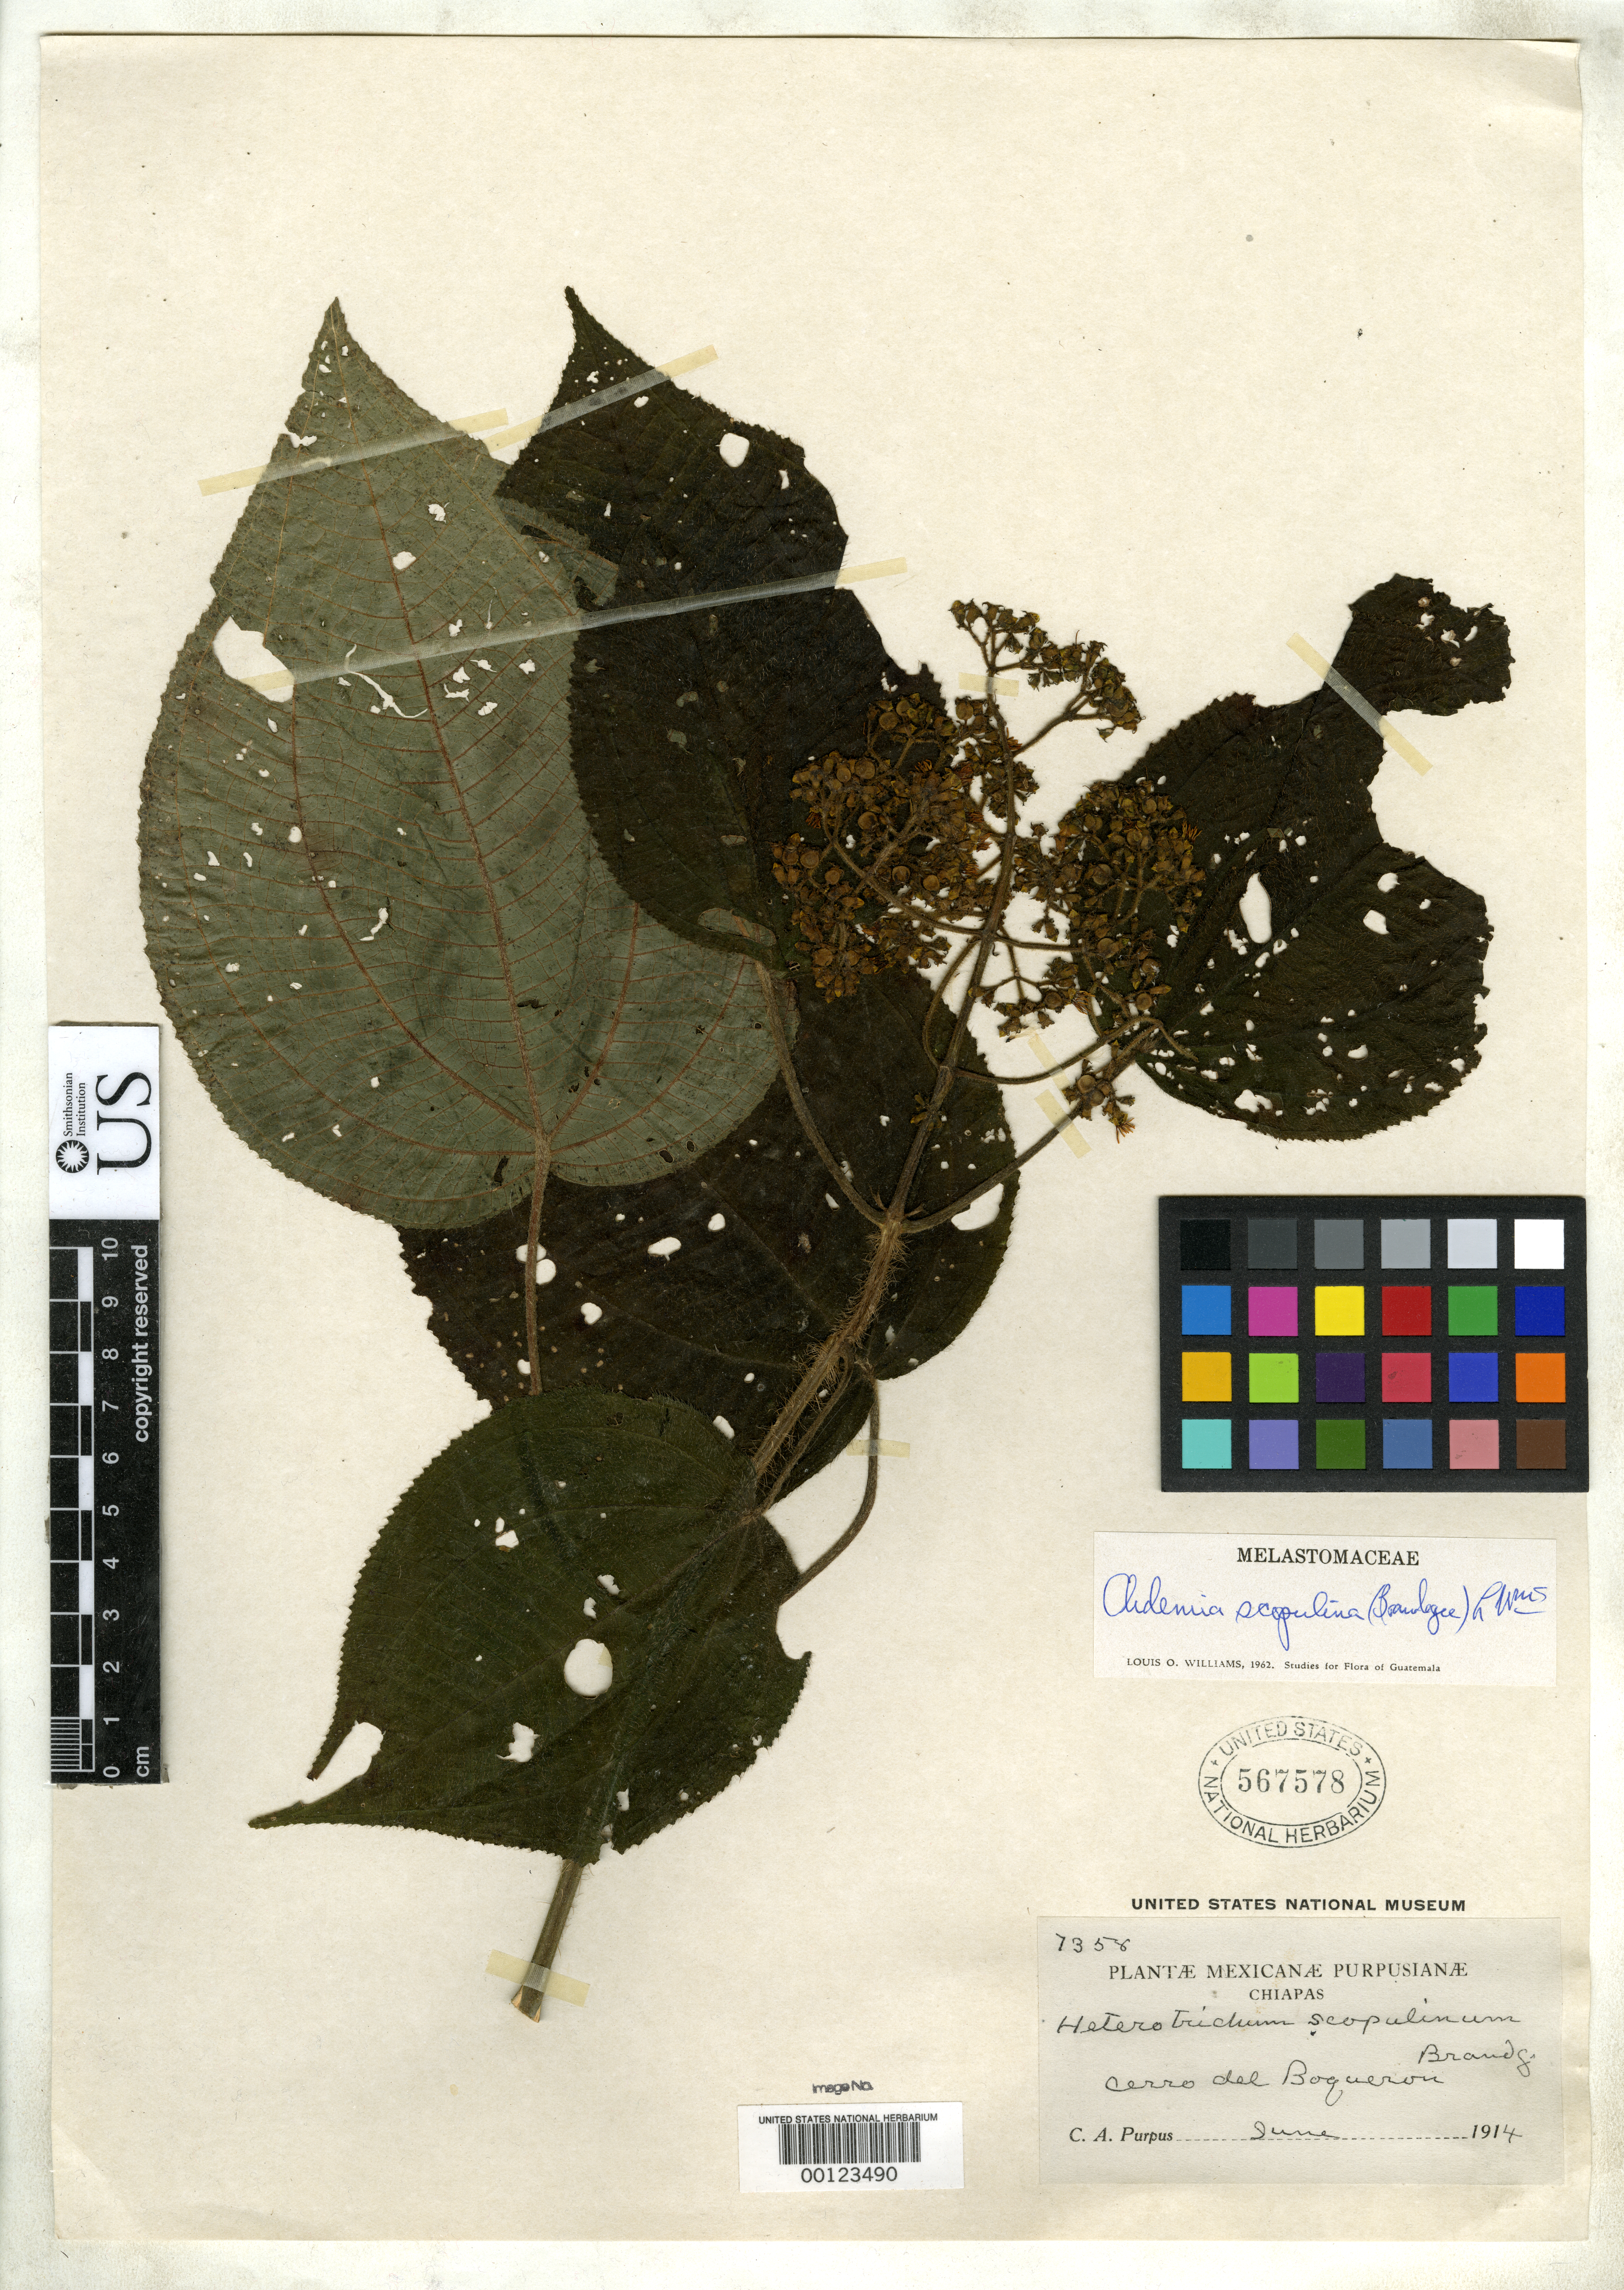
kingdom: Plantae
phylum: Tracheophyta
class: Magnoliopsida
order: Myrtales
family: Melastomataceae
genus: Heterotrichum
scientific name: Heterotrichum scopulinum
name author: Brandegee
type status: Isotype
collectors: C. A. Purpus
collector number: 7358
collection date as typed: Jun 1914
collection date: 1914-06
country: Mexico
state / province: Chiapas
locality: Cerro del Boqueron.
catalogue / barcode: US 567578